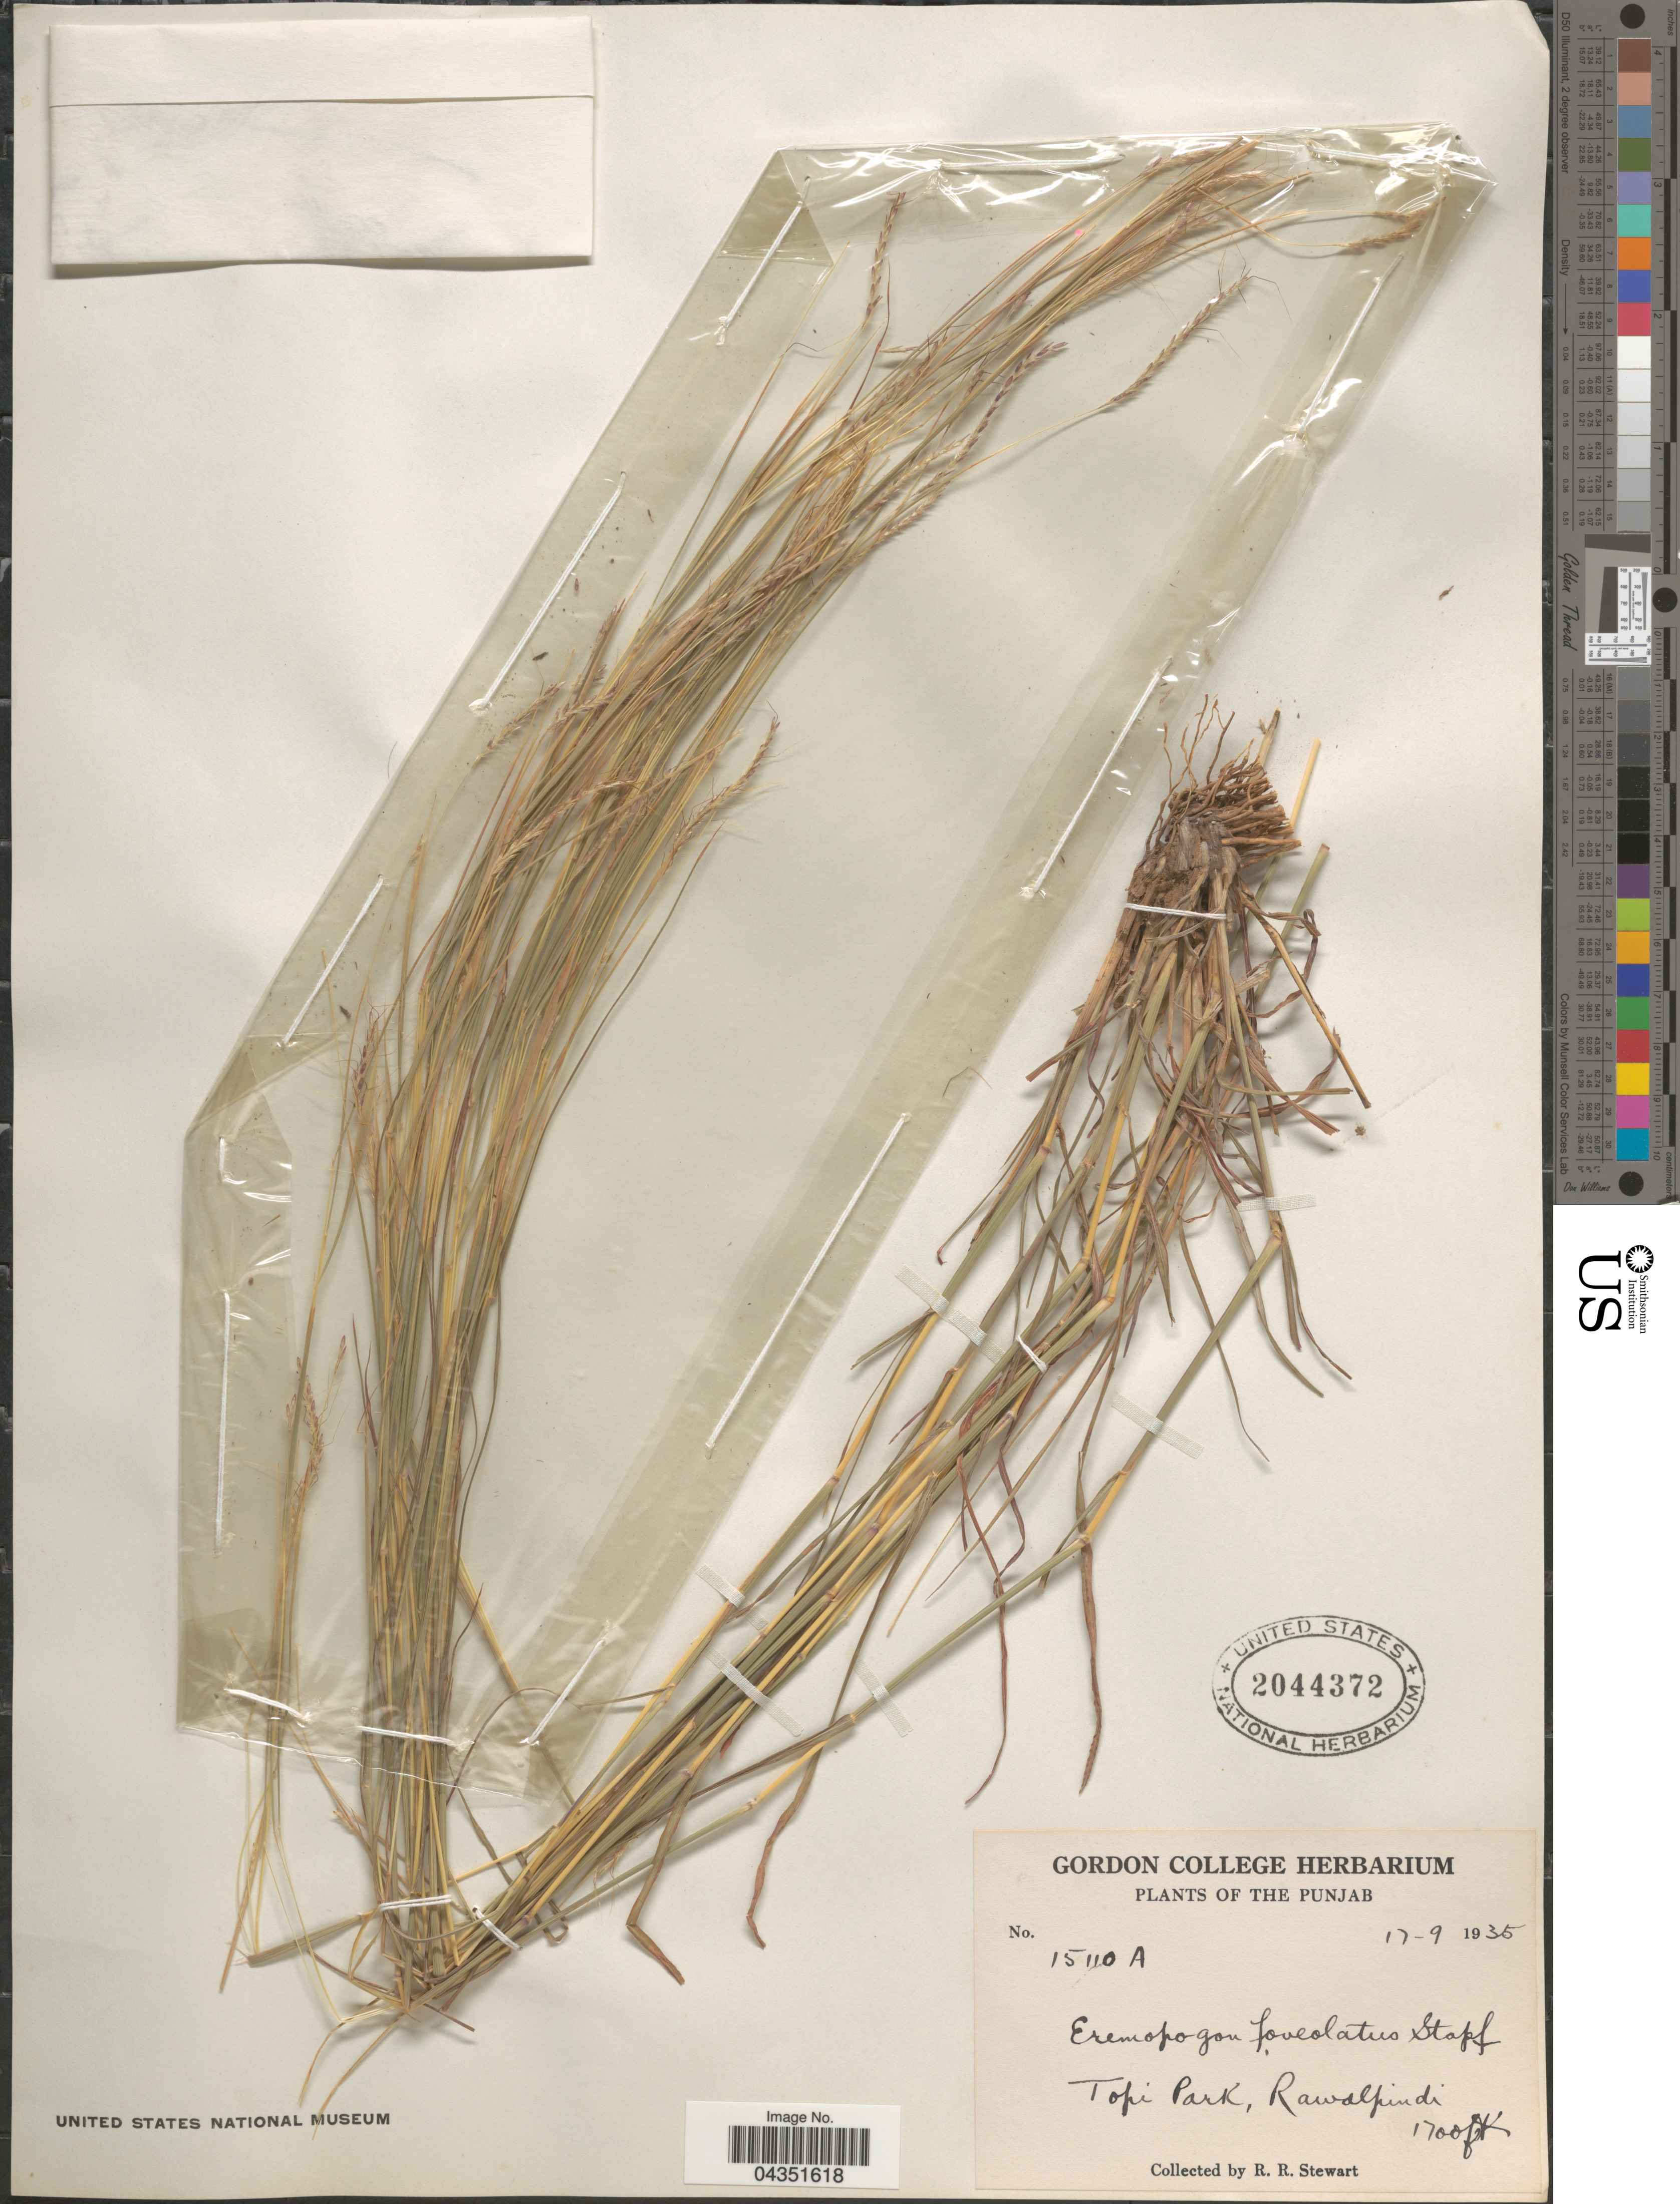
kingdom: Plantae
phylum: Tracheophyta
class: Liliopsida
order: Poales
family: Poaceae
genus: Eremopogon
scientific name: Eremopogon foveolatus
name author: (Delile) Stapf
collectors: R. Stewart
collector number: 15110A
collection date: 1935-09-17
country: Pakistan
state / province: Punjab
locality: Topi Park, Rawalpindi.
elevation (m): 518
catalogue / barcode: US 2044372